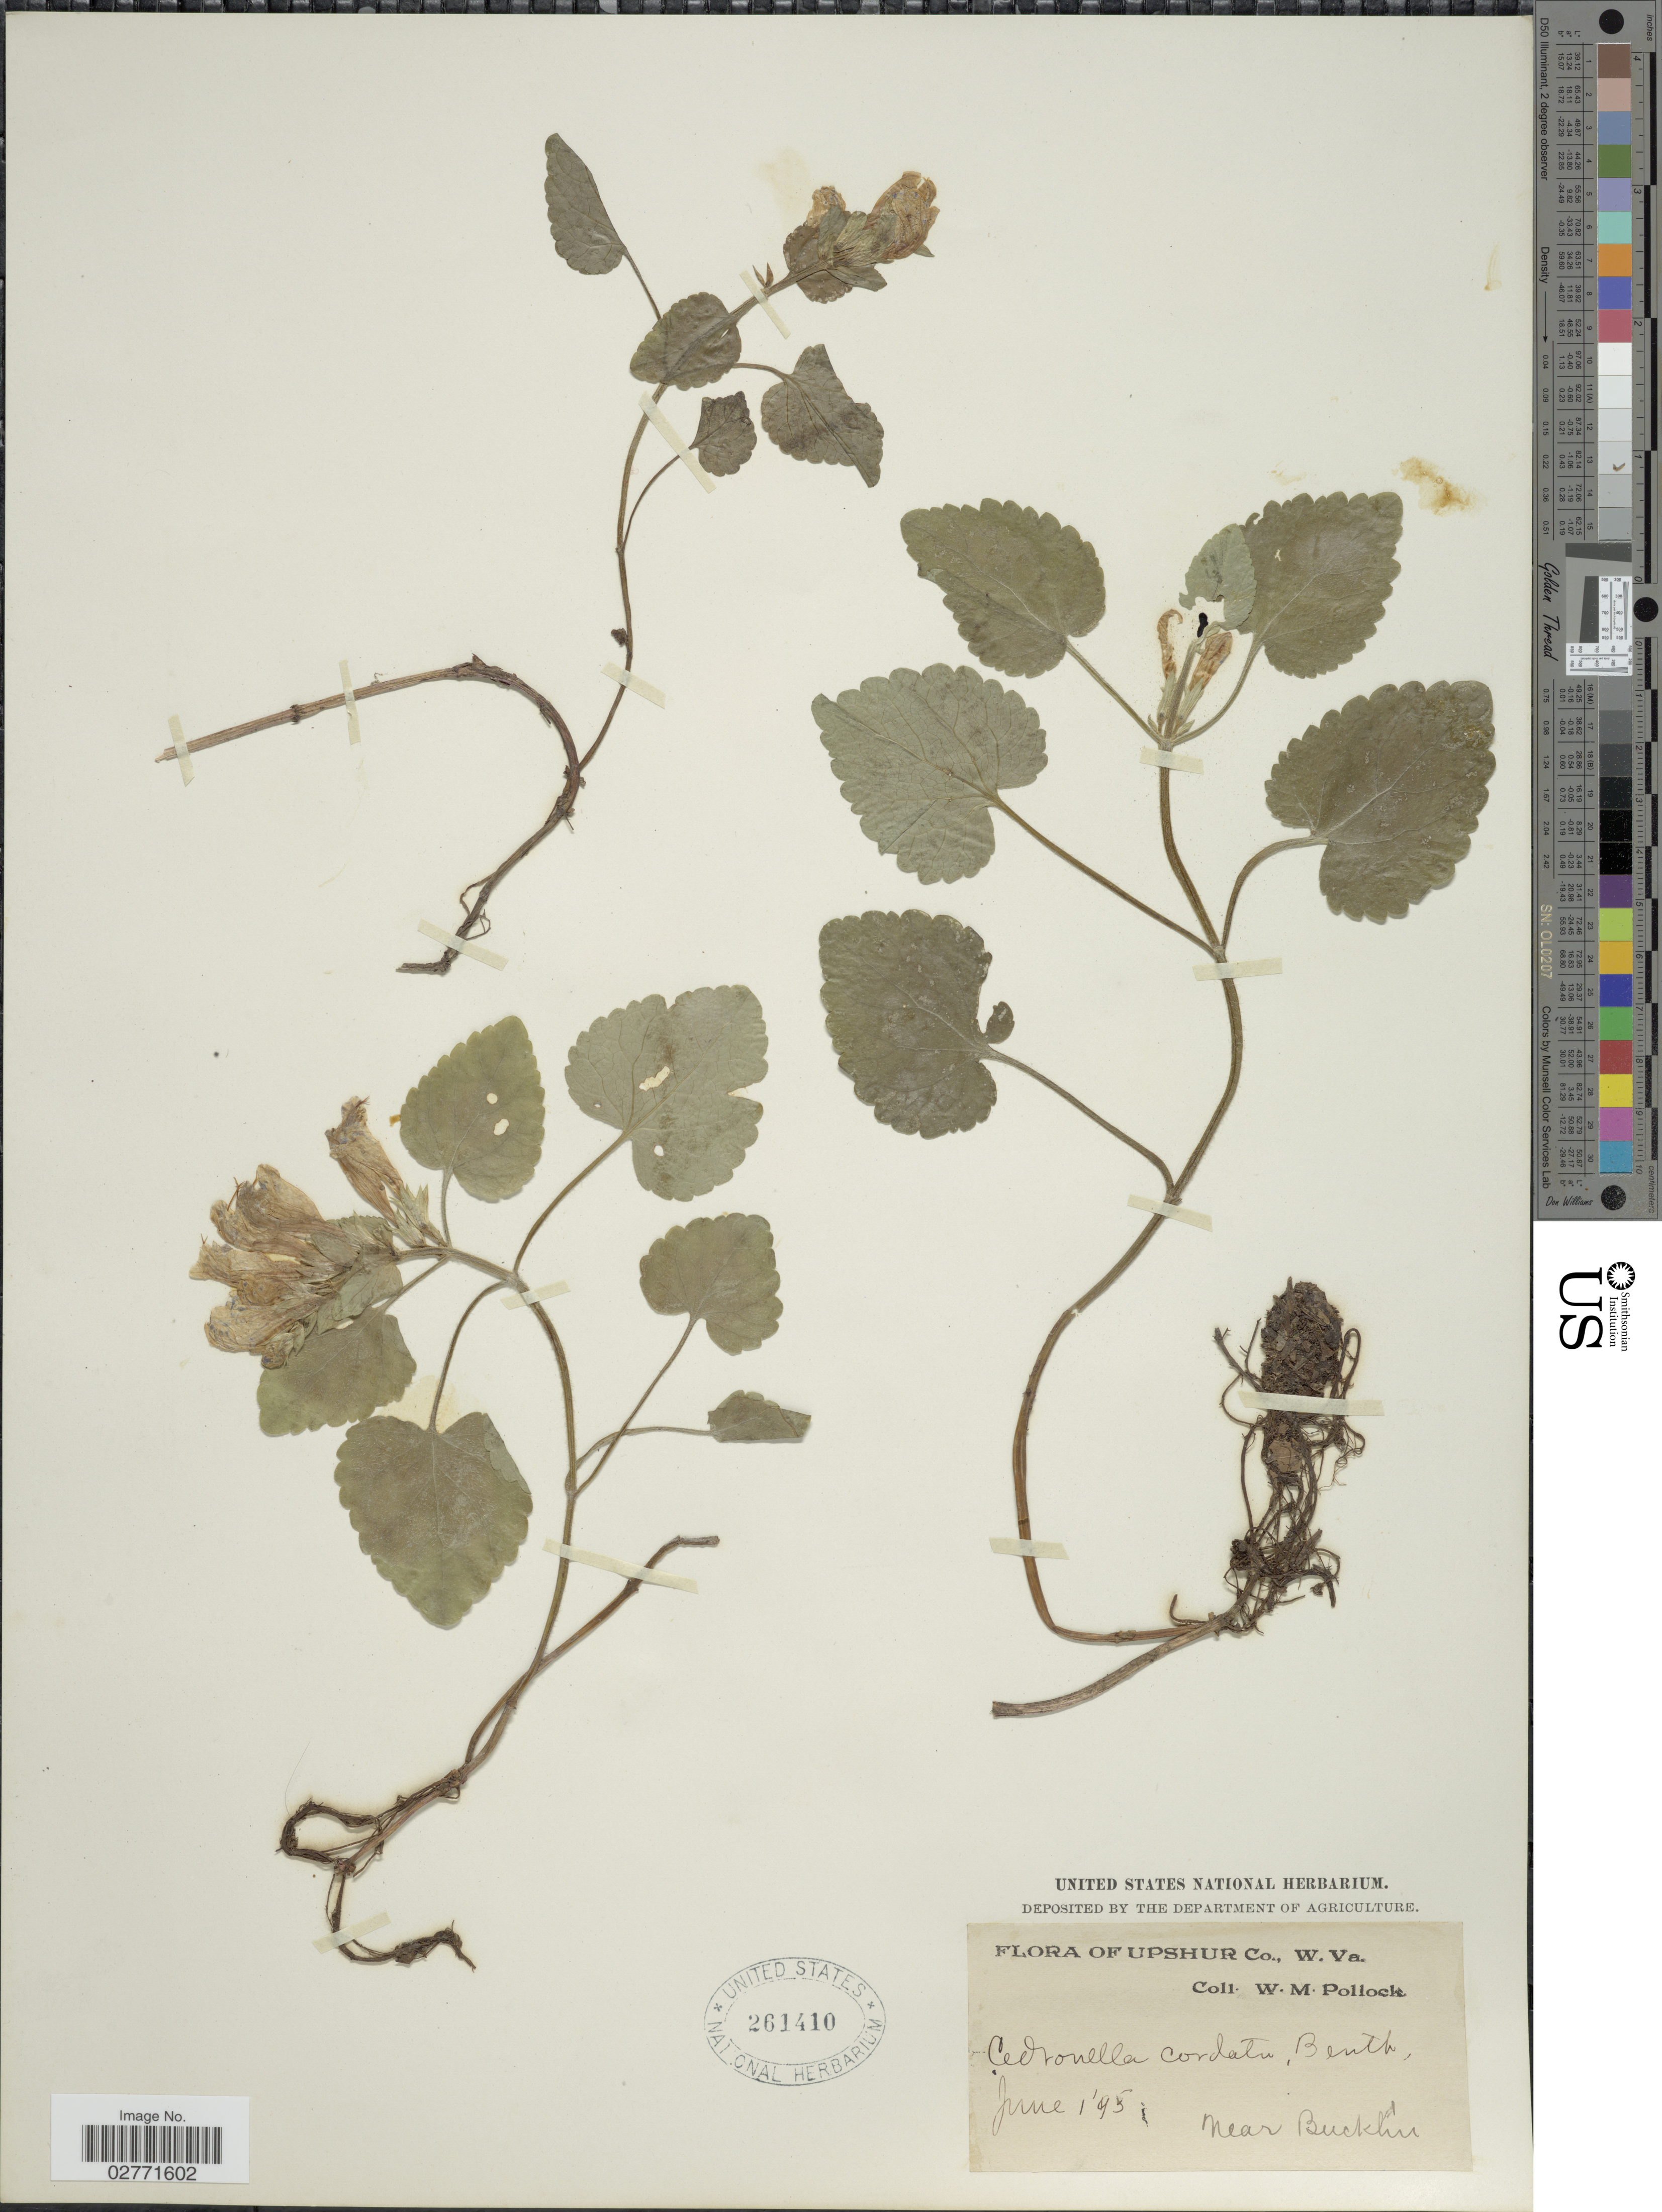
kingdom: Plantae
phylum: Tracheophyta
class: Magnoliopsida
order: Lamiales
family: Lamiaceae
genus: Meehania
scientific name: Meehania cordata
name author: (Nutt.) Britton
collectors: W. M. Pollock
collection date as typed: Transcribed d/m/y: 1/6/95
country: United States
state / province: West Virginia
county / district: Upshur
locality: Bucklin.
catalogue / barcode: US 261410